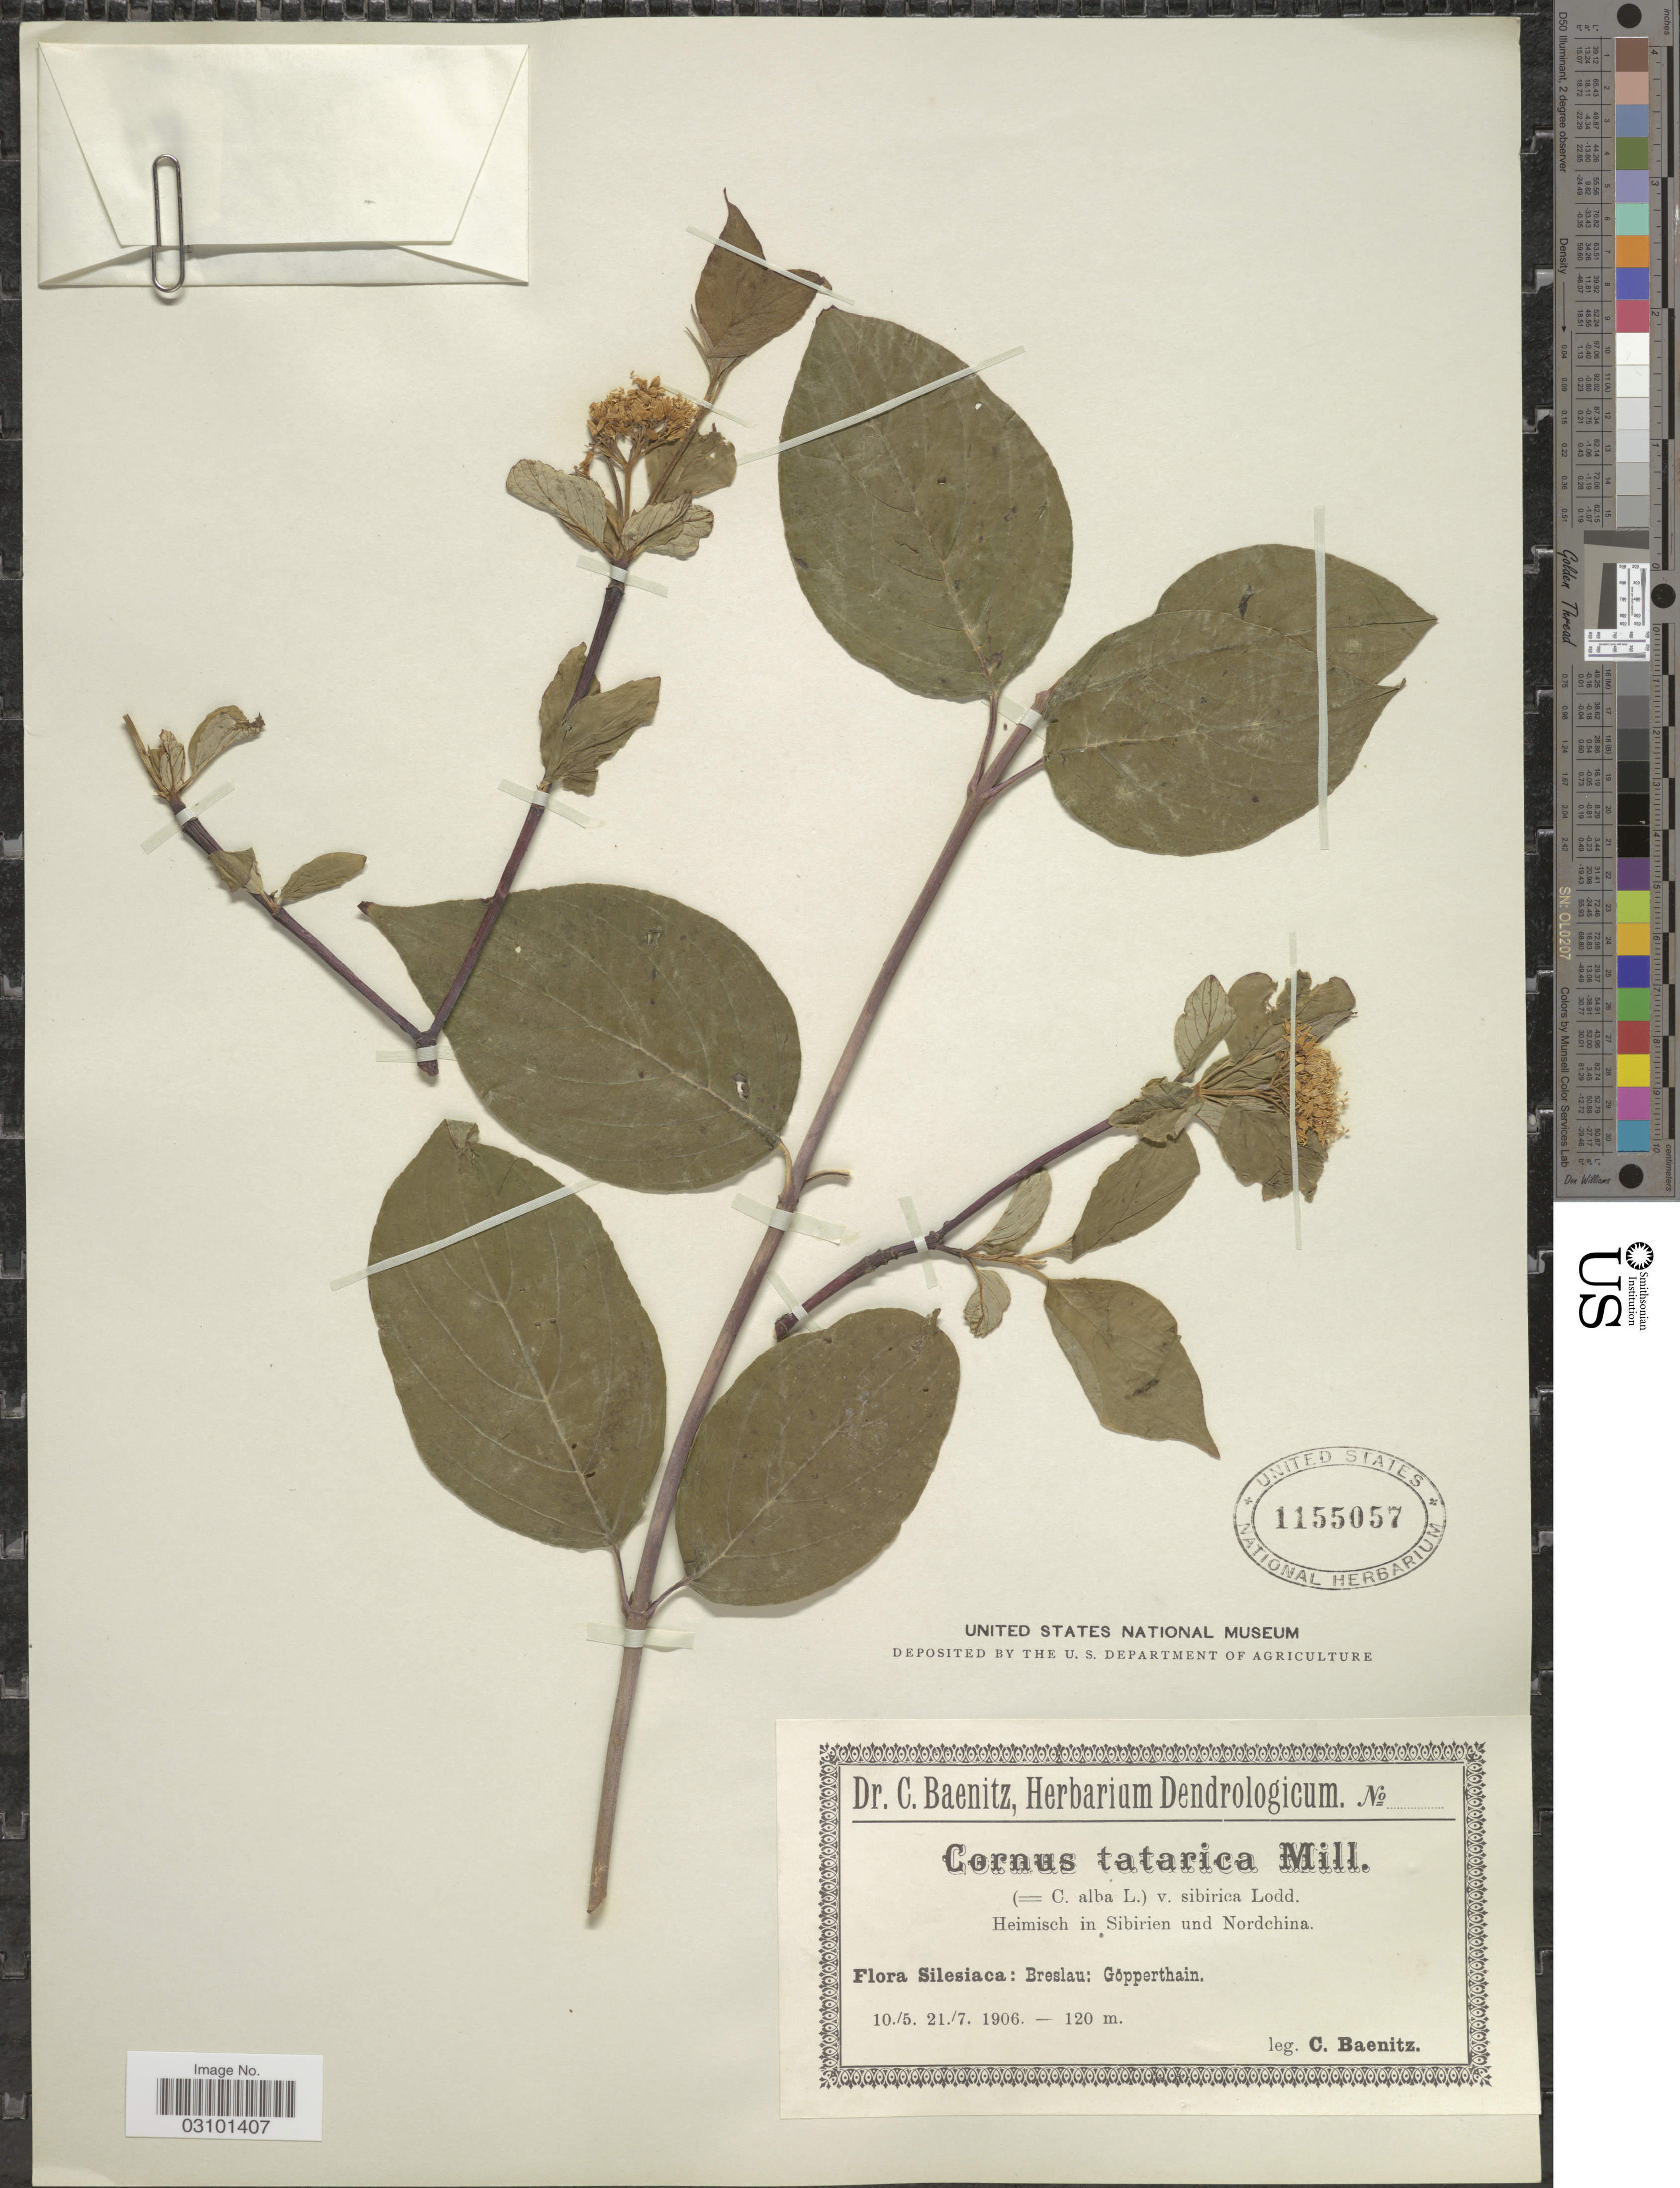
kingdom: Plantae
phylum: Tracheophyta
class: Magnoliopsida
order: Cornales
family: Cornaceae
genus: Cornus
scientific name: Cornus alba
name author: L.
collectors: C. G. Baenitz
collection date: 1906-05-10/1906-07-21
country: Poland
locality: Silesiaca: Breslau; Göpperthain.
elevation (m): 120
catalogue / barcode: US 1155057